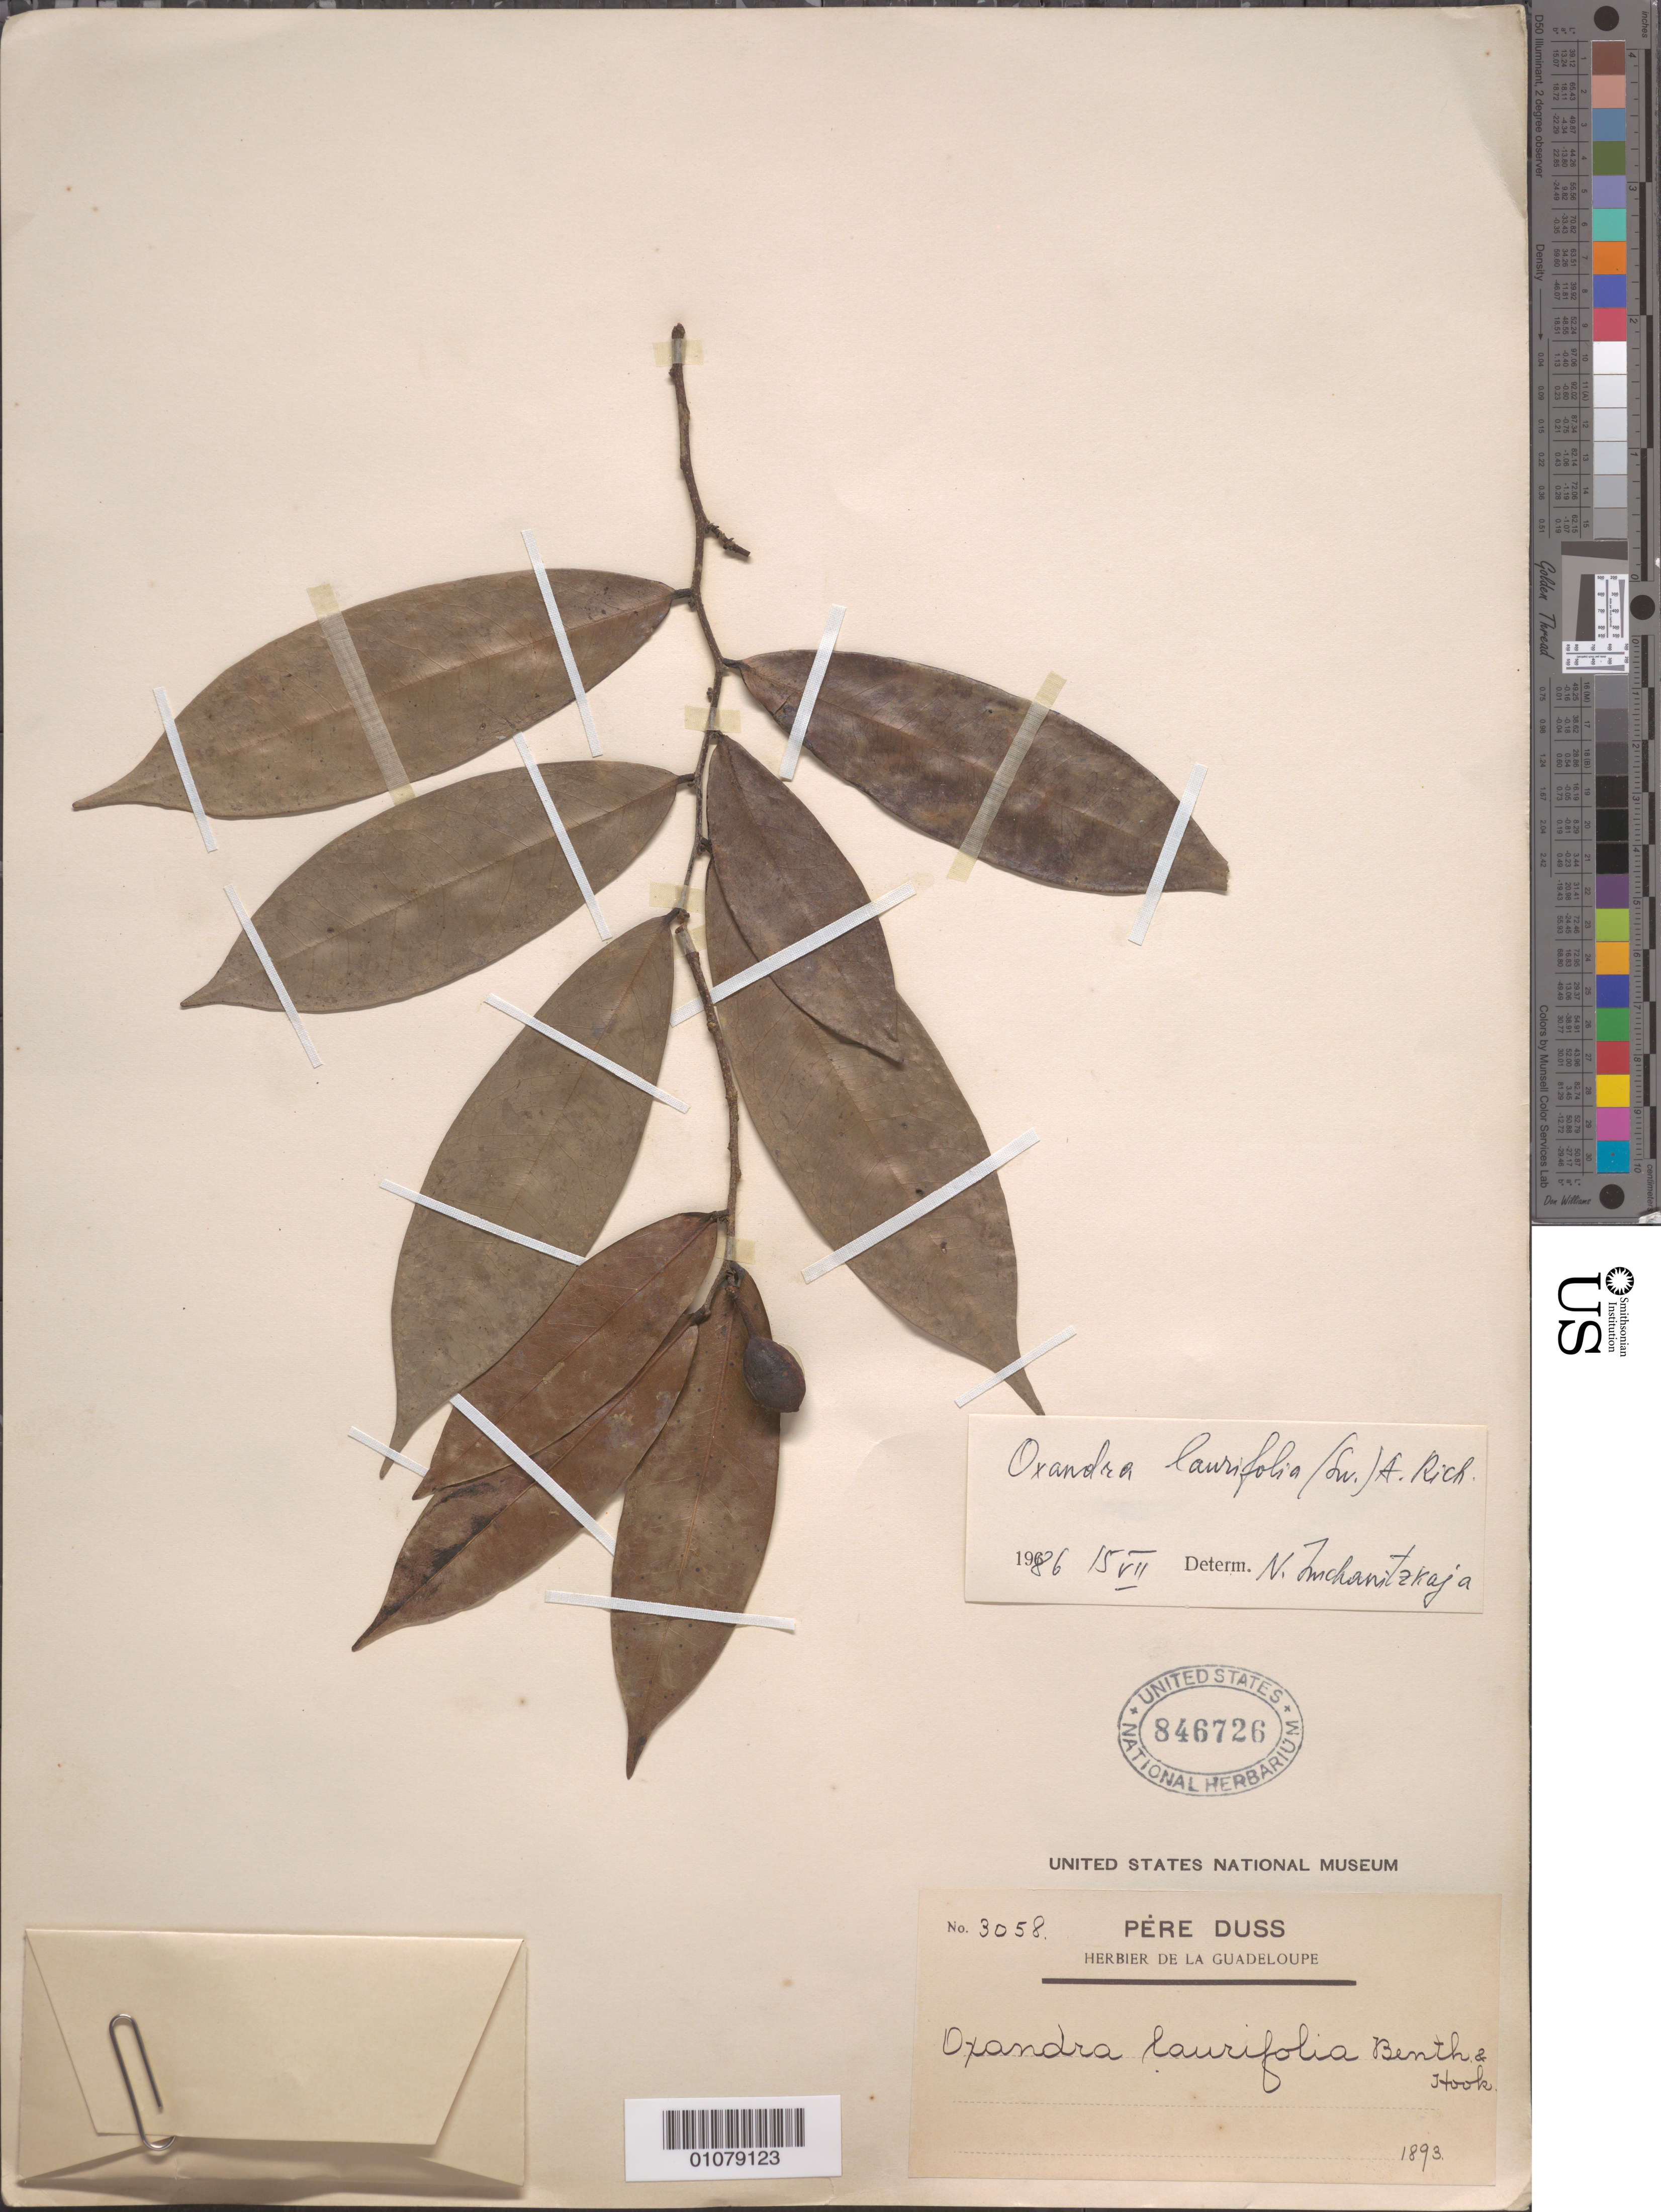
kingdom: Plantae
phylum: Tracheophyta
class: Magnoliopsida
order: Magnoliales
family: Annonaceae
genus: Oxandra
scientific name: Oxandra laurifolia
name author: (Sw.) A. Rich.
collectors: Père Duss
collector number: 3058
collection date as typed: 1893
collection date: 1893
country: Guadeloupe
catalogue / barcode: US 846726